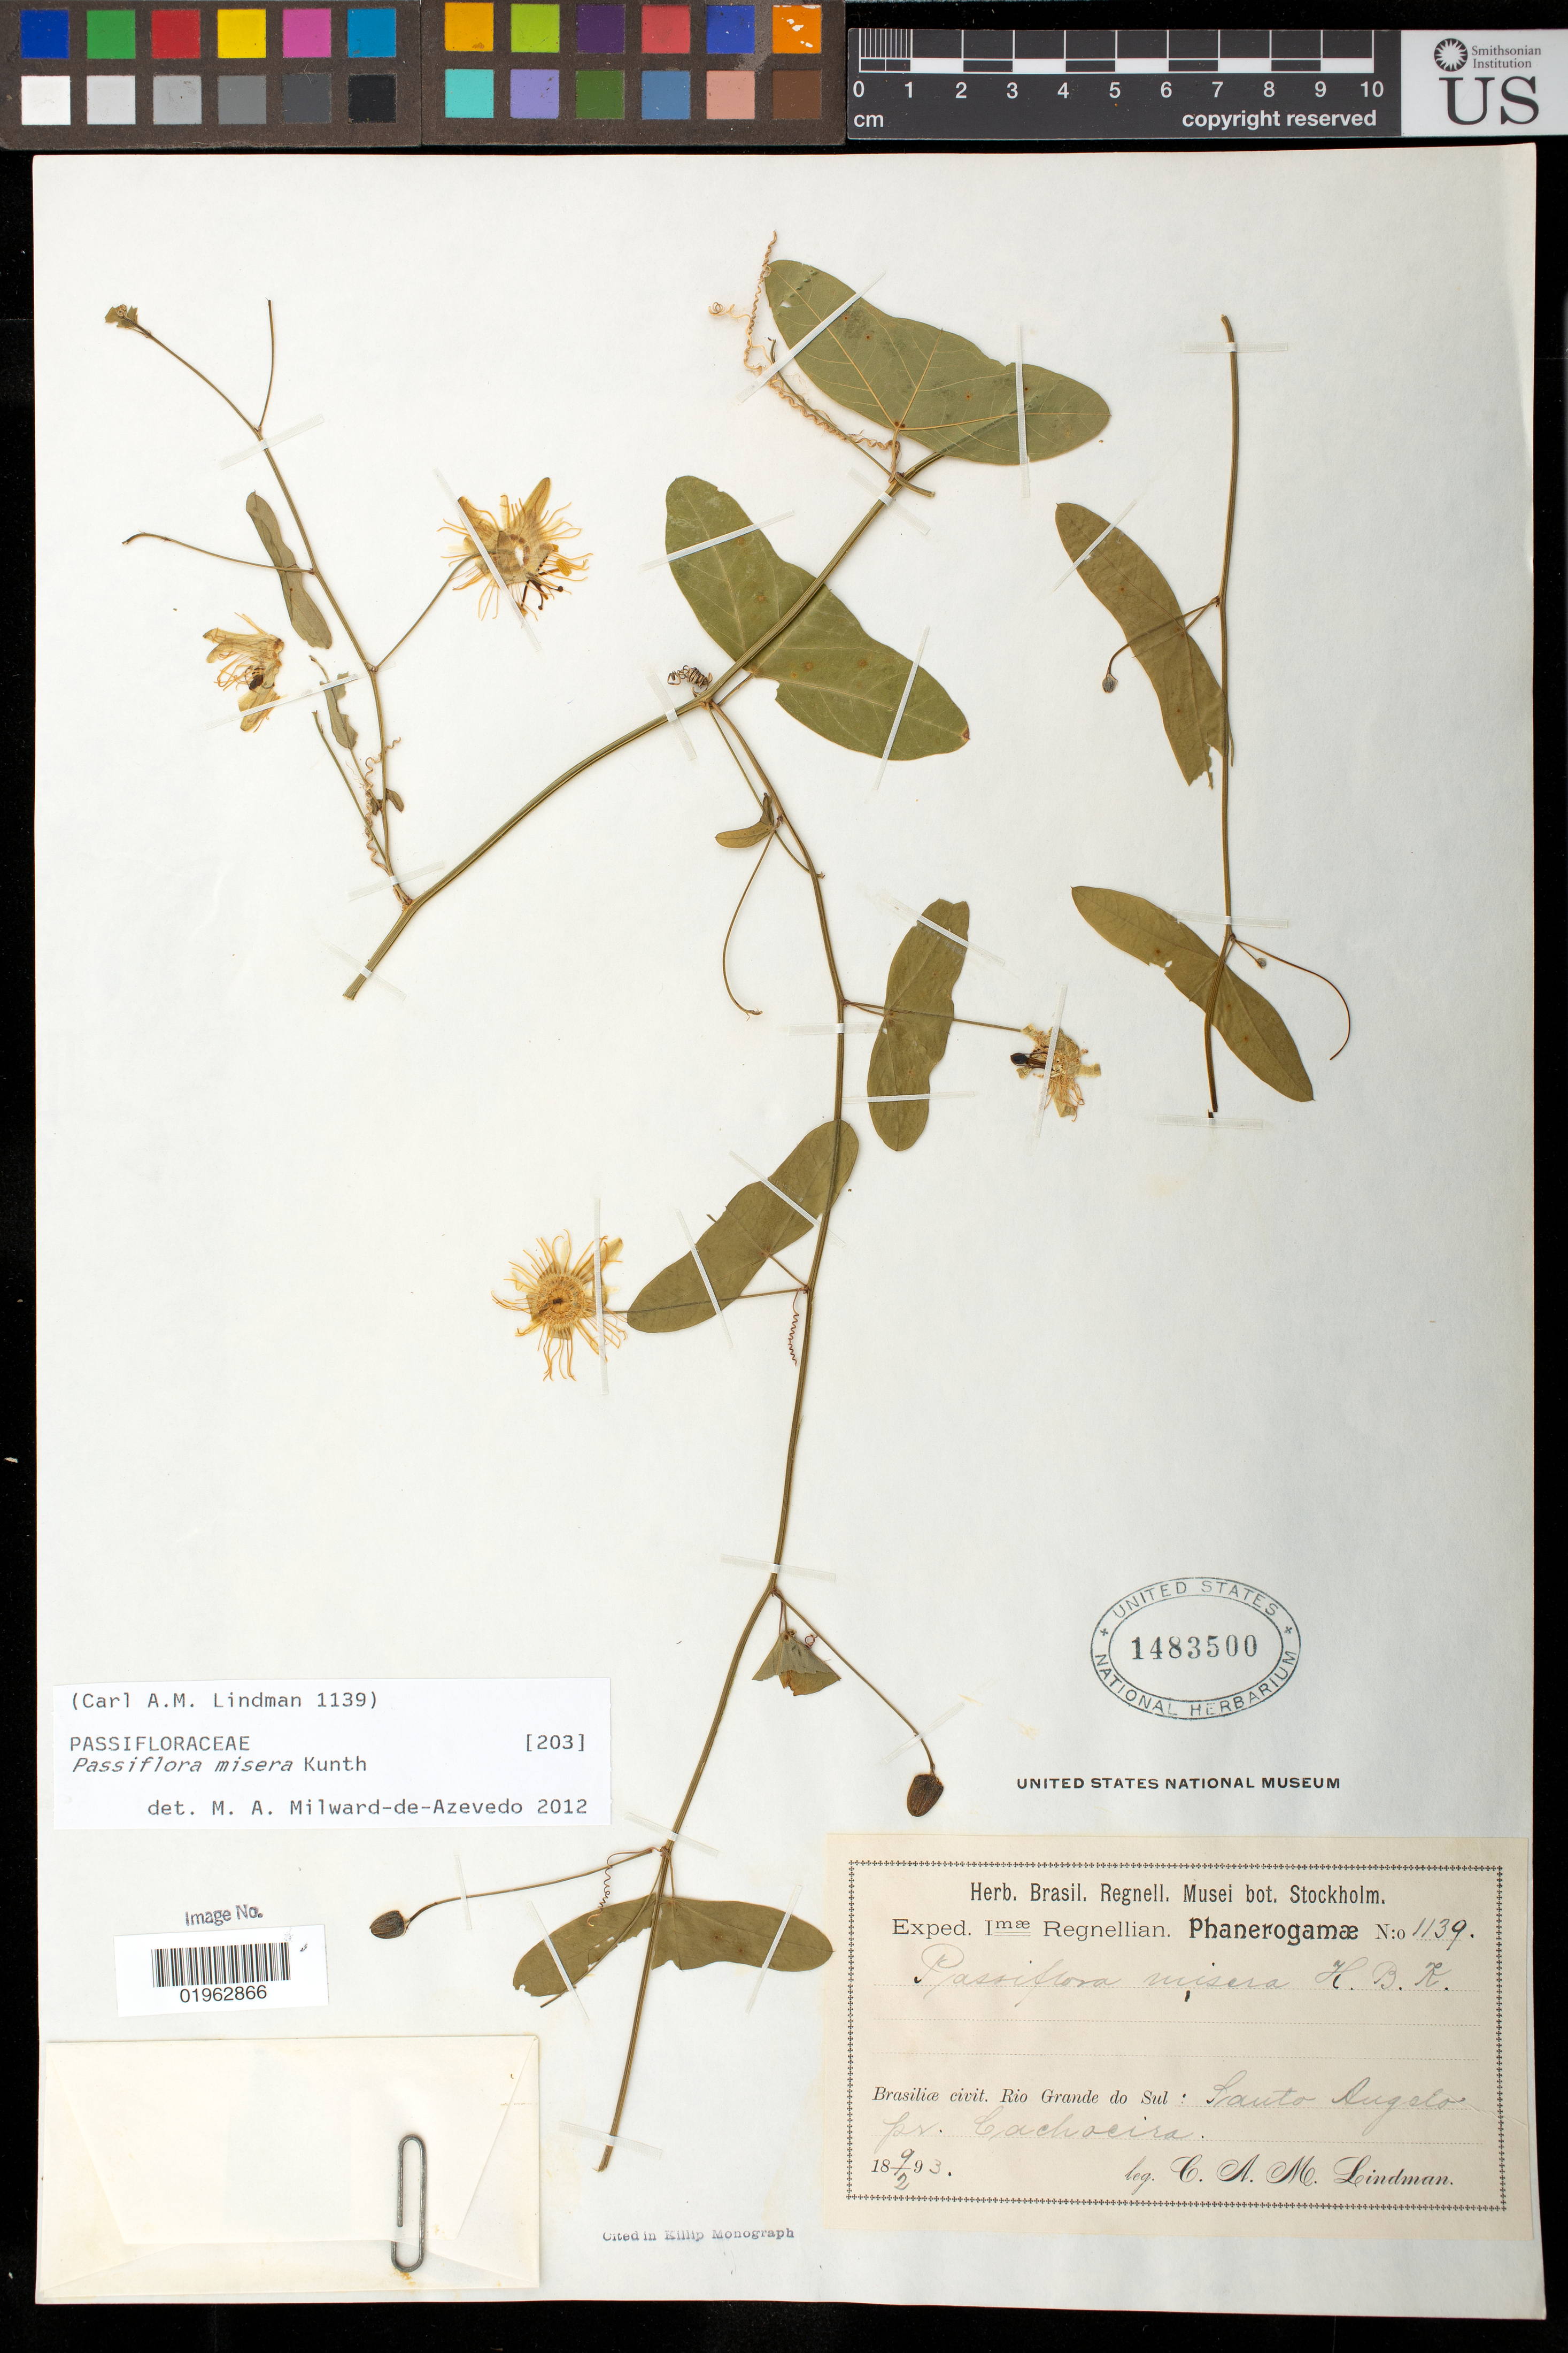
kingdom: Plantae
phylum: Tracheophyta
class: Magnoliopsida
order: Malpighiales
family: Passifloraceae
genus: Passiflora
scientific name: Passiflora misera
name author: Kunth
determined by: Azevedo, M. A. Milward de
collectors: C. Lindman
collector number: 1139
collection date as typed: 09 Feb 1893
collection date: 1893-02-09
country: Brazil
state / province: Rio Grande do Sul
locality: Santo Angelo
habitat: cachoeira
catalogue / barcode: US 1483500